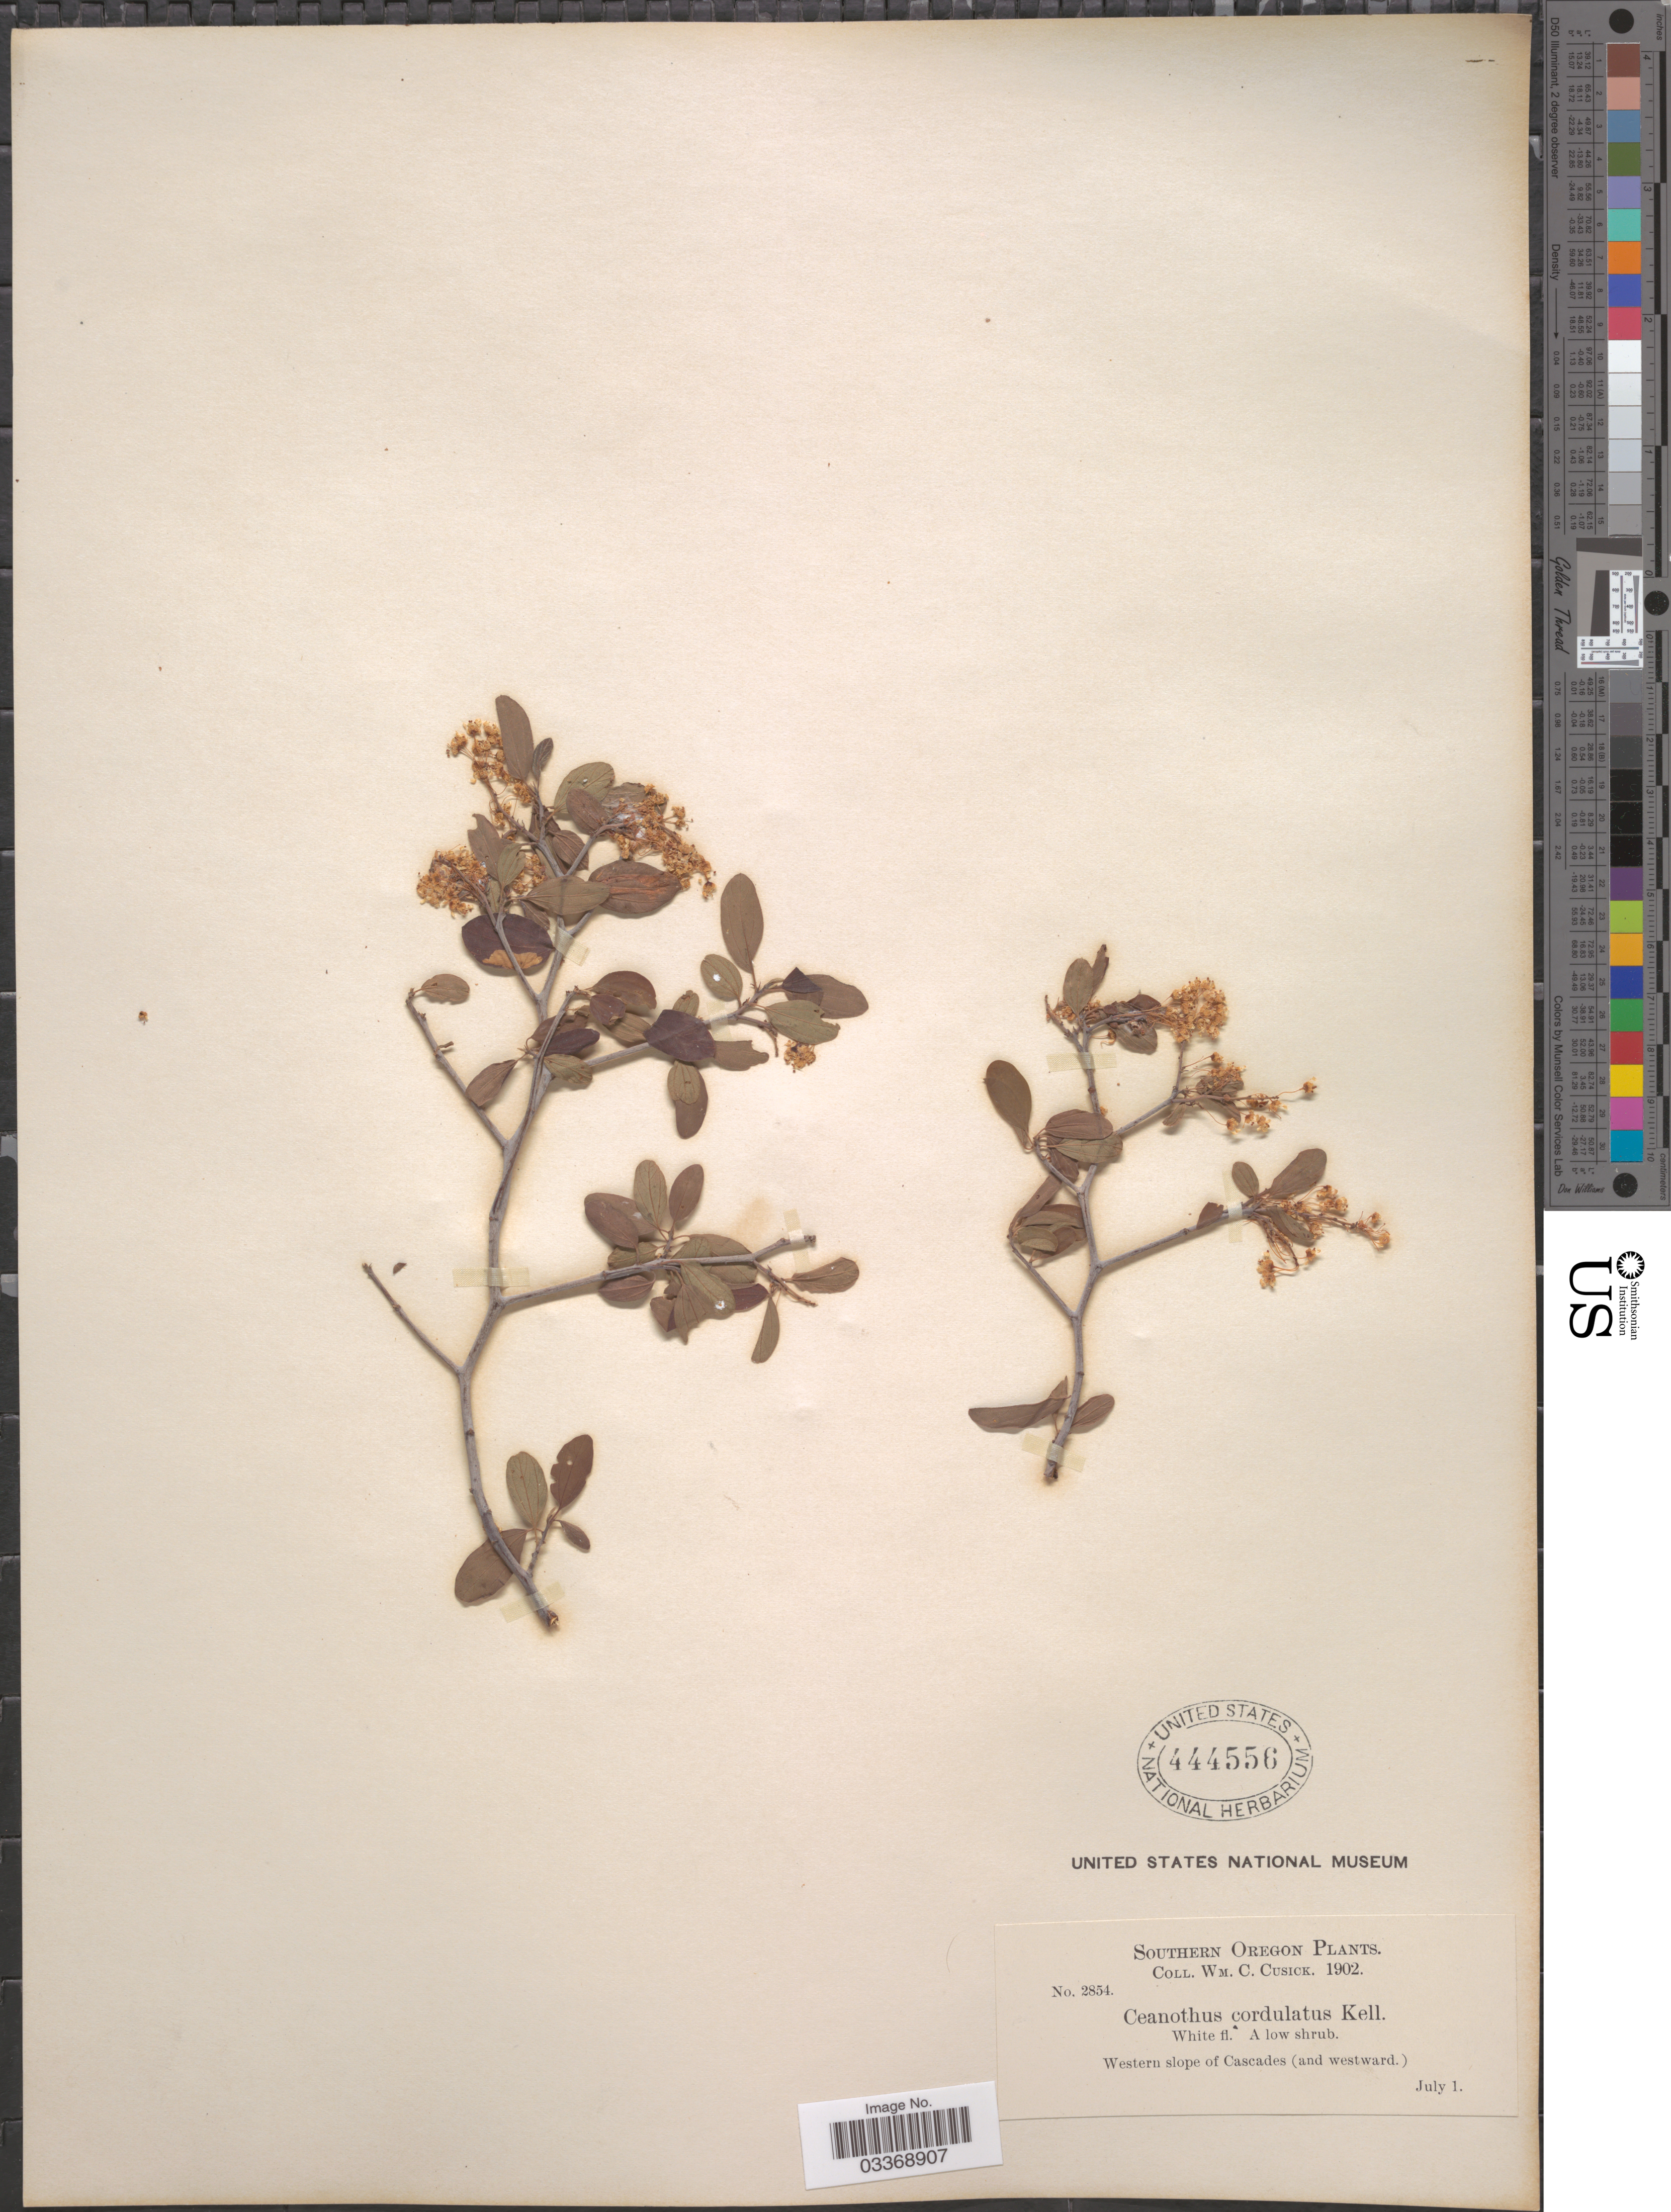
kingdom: Plantae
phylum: Tracheophyta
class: Magnoliopsida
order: Rosales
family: Rhamnaceae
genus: Ceanothus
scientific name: Ceanothus cordulatus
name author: Kellogg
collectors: W. C. Cusick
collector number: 2854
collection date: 1902-07-01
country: United States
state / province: Oregon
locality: Southern Oregon. Western slopes of Cascades (and westward).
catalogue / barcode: US 444556